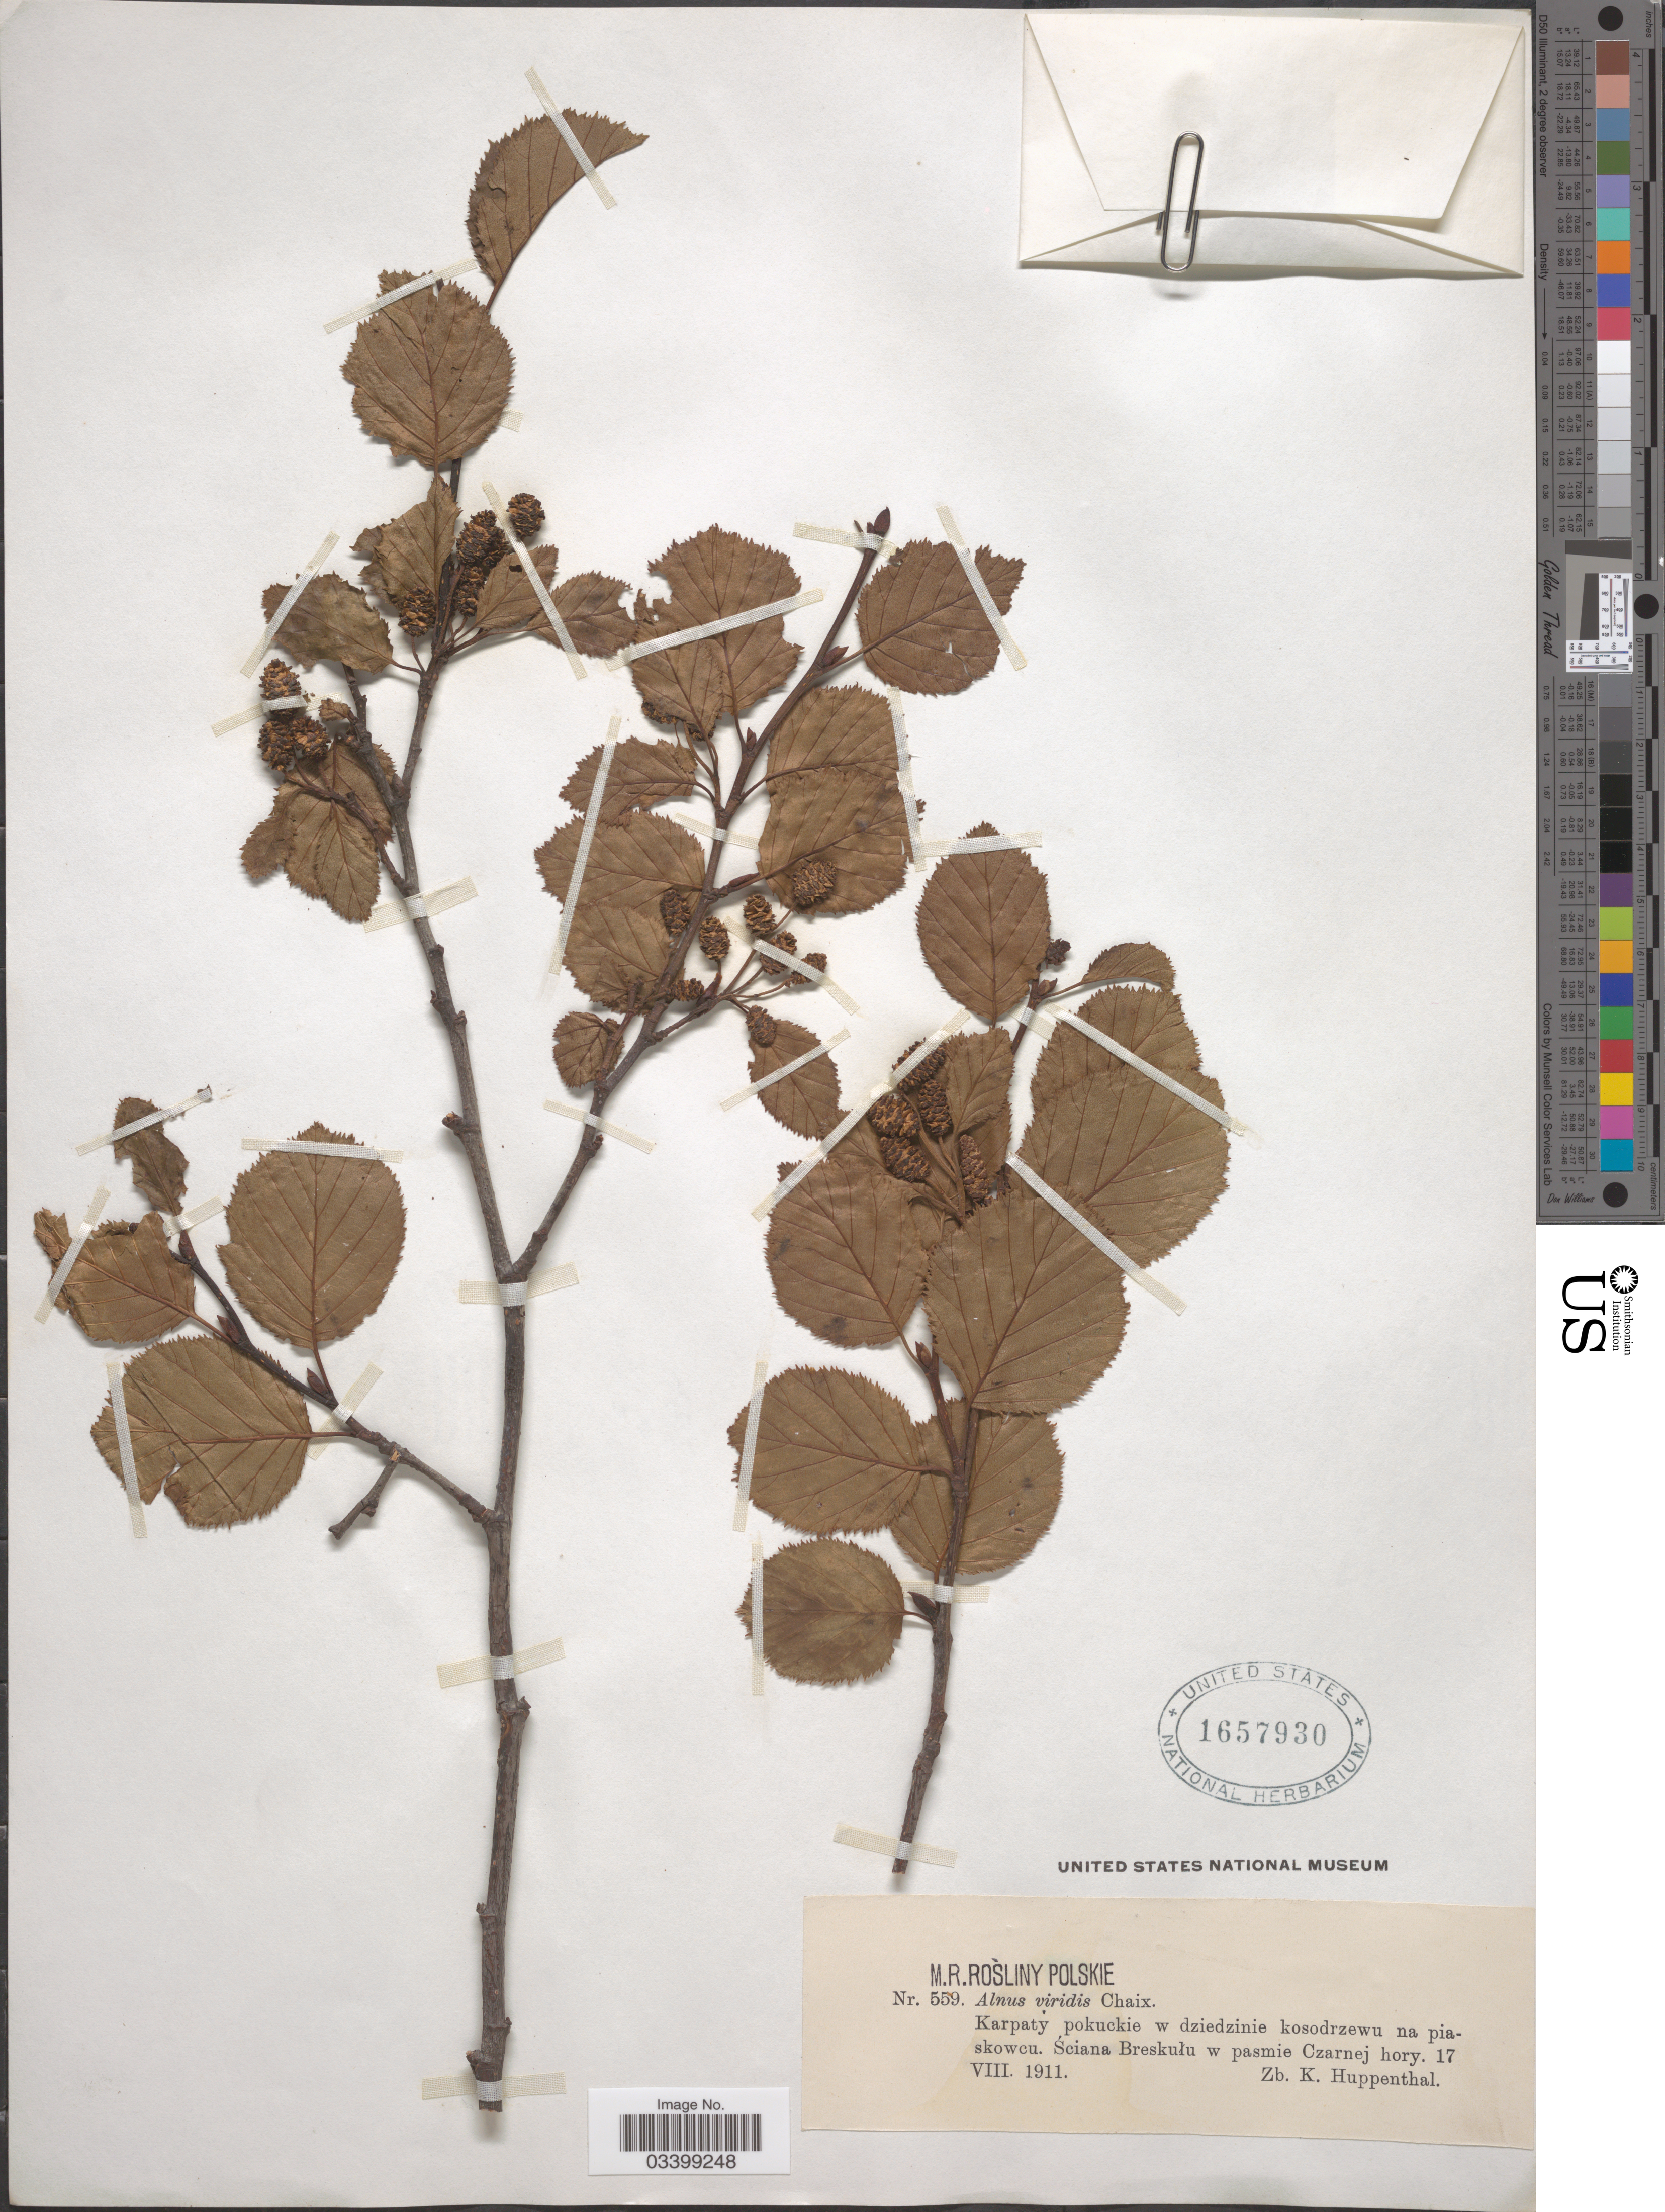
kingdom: Plantae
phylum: Tracheophyta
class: Magnoliopsida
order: Fagales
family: Betulaceae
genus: Alnus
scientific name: Alnus alnobetula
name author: (Ehrh.) K. Koch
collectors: Z. Huppenthal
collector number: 559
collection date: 1911-08-17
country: Poland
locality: Karpaty pokuckie w dziedzinie kosodrzewu na piaskowcu. Sciana Breskulu w pasmie Czarnej hory.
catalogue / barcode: US 1657930